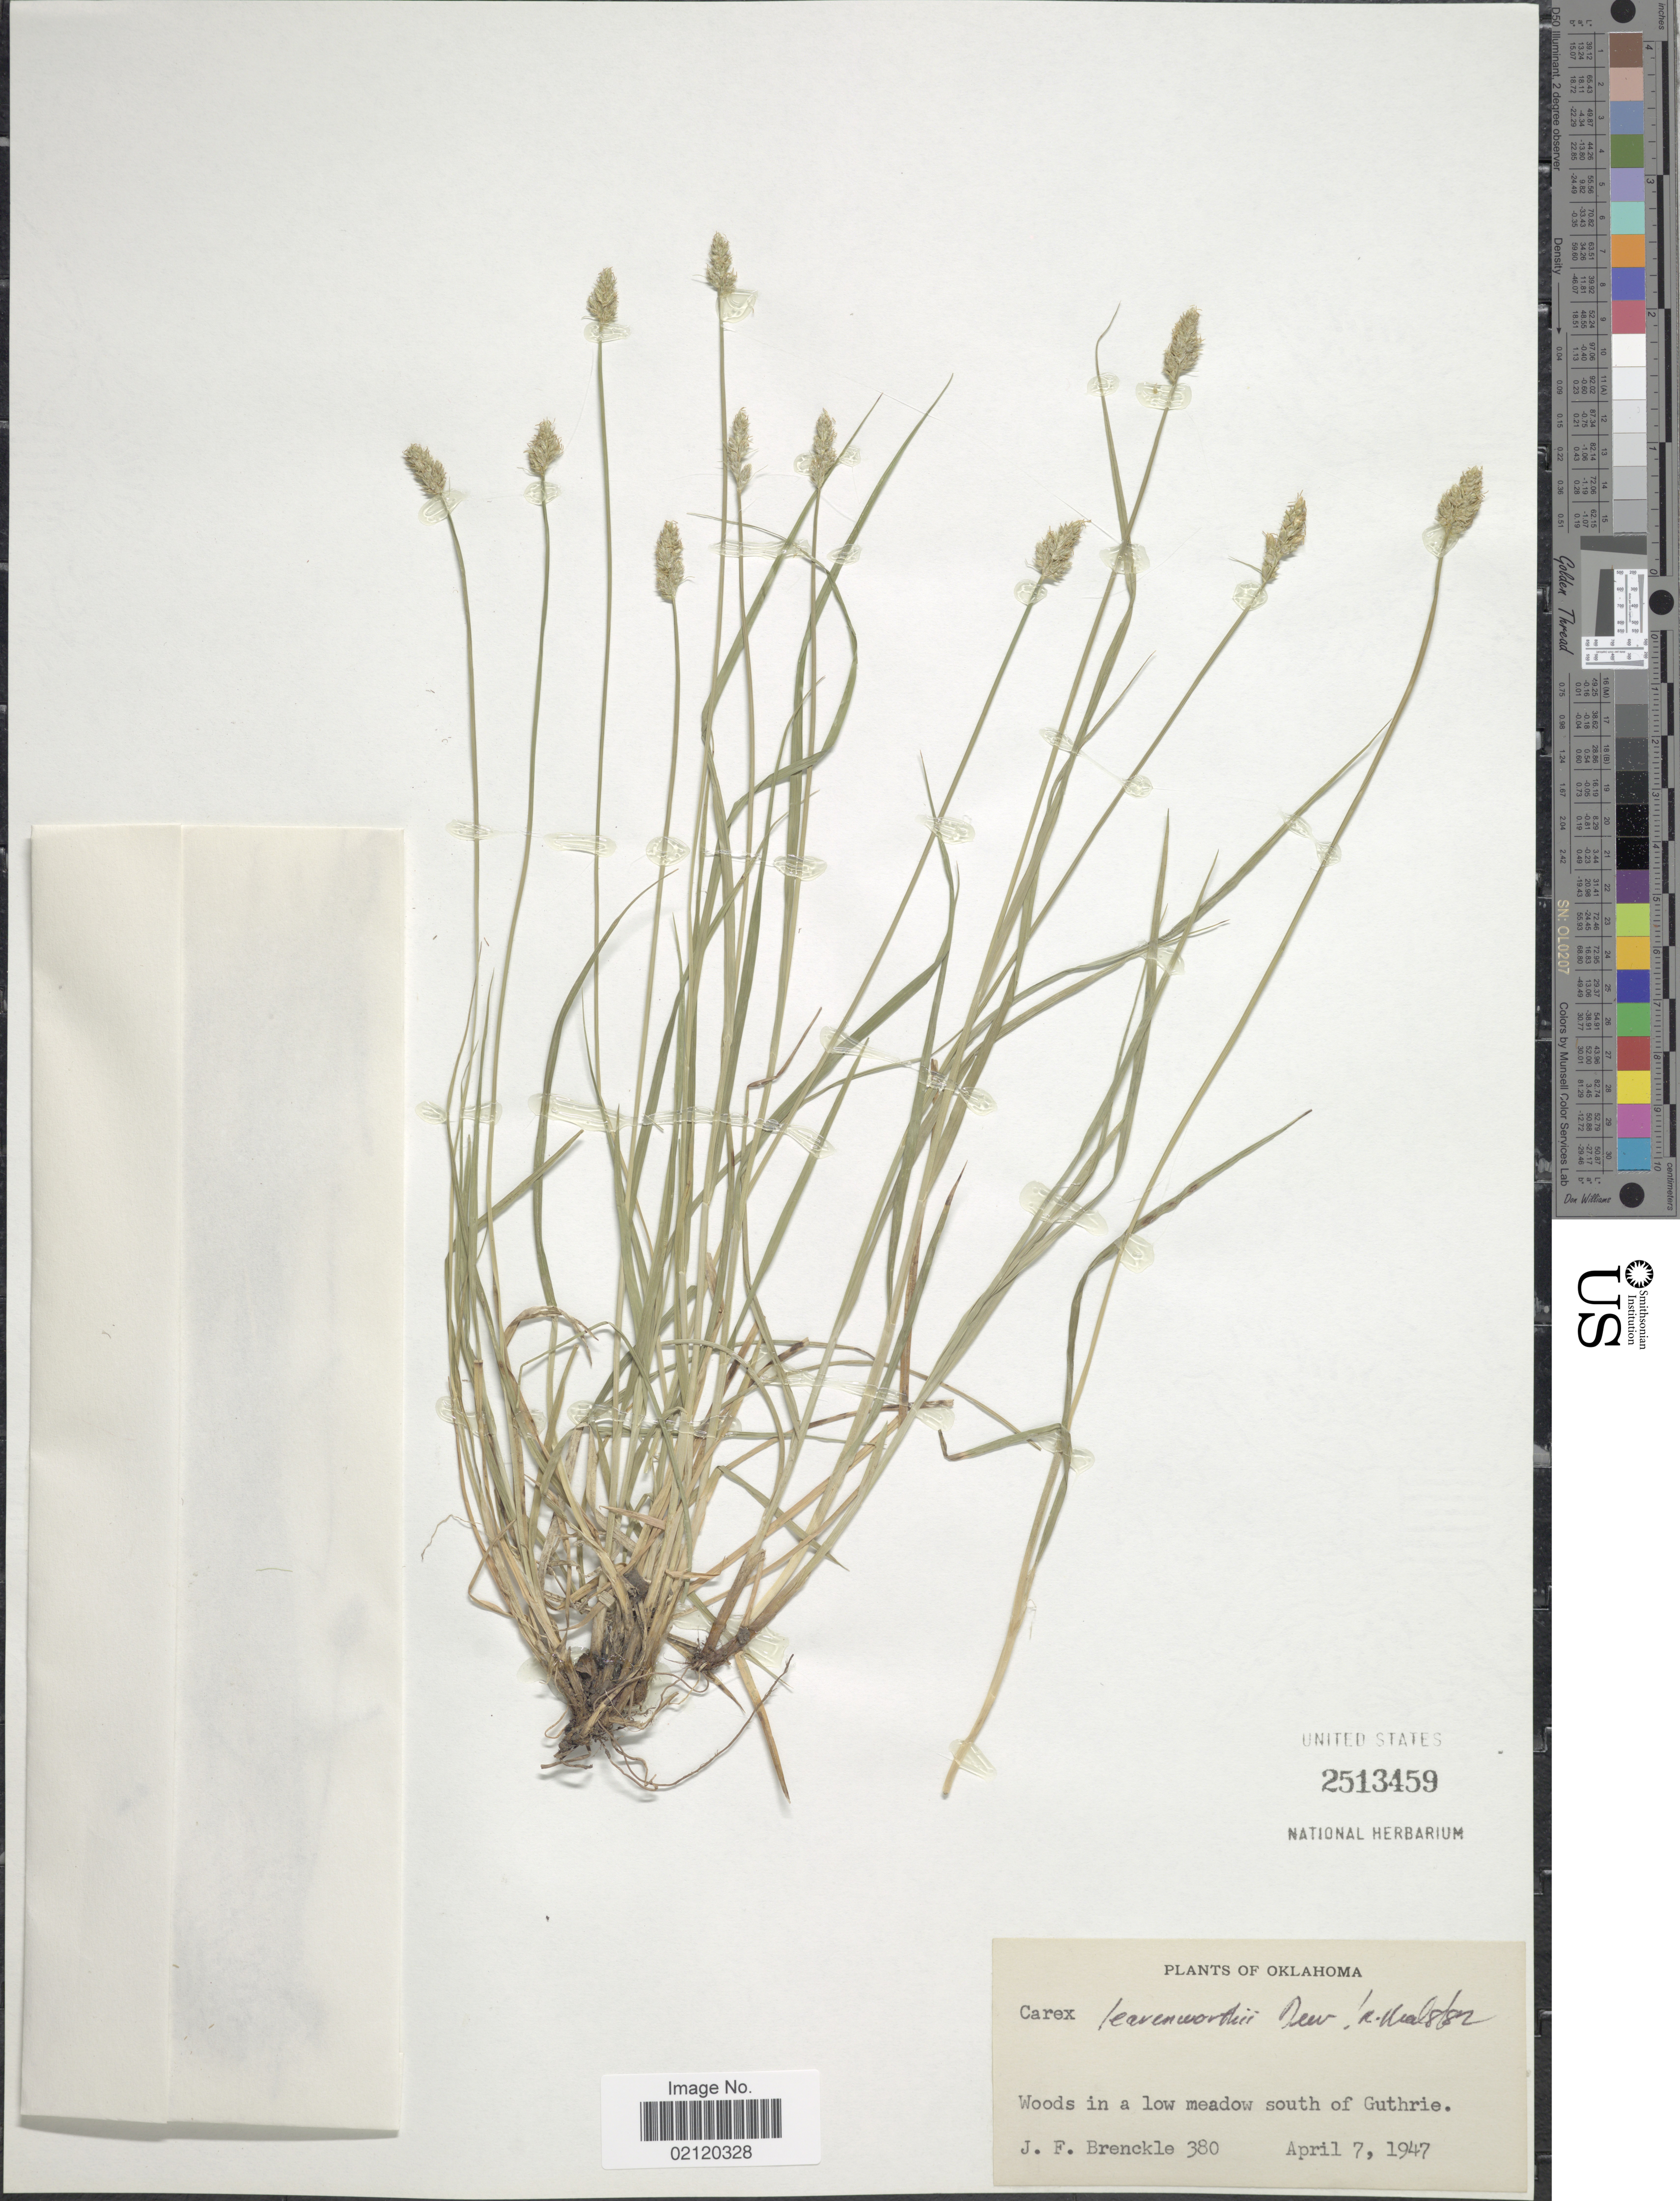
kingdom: Plantae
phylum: Tracheophyta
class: Liliopsida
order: Poales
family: Cyperaceae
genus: Carex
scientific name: Carex leavenworthii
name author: Dewey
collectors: J. Brenckle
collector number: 380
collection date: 1947-04-07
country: United States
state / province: Oklahoma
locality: Woods in a low meadow south of Guthrie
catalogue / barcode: US 2513459